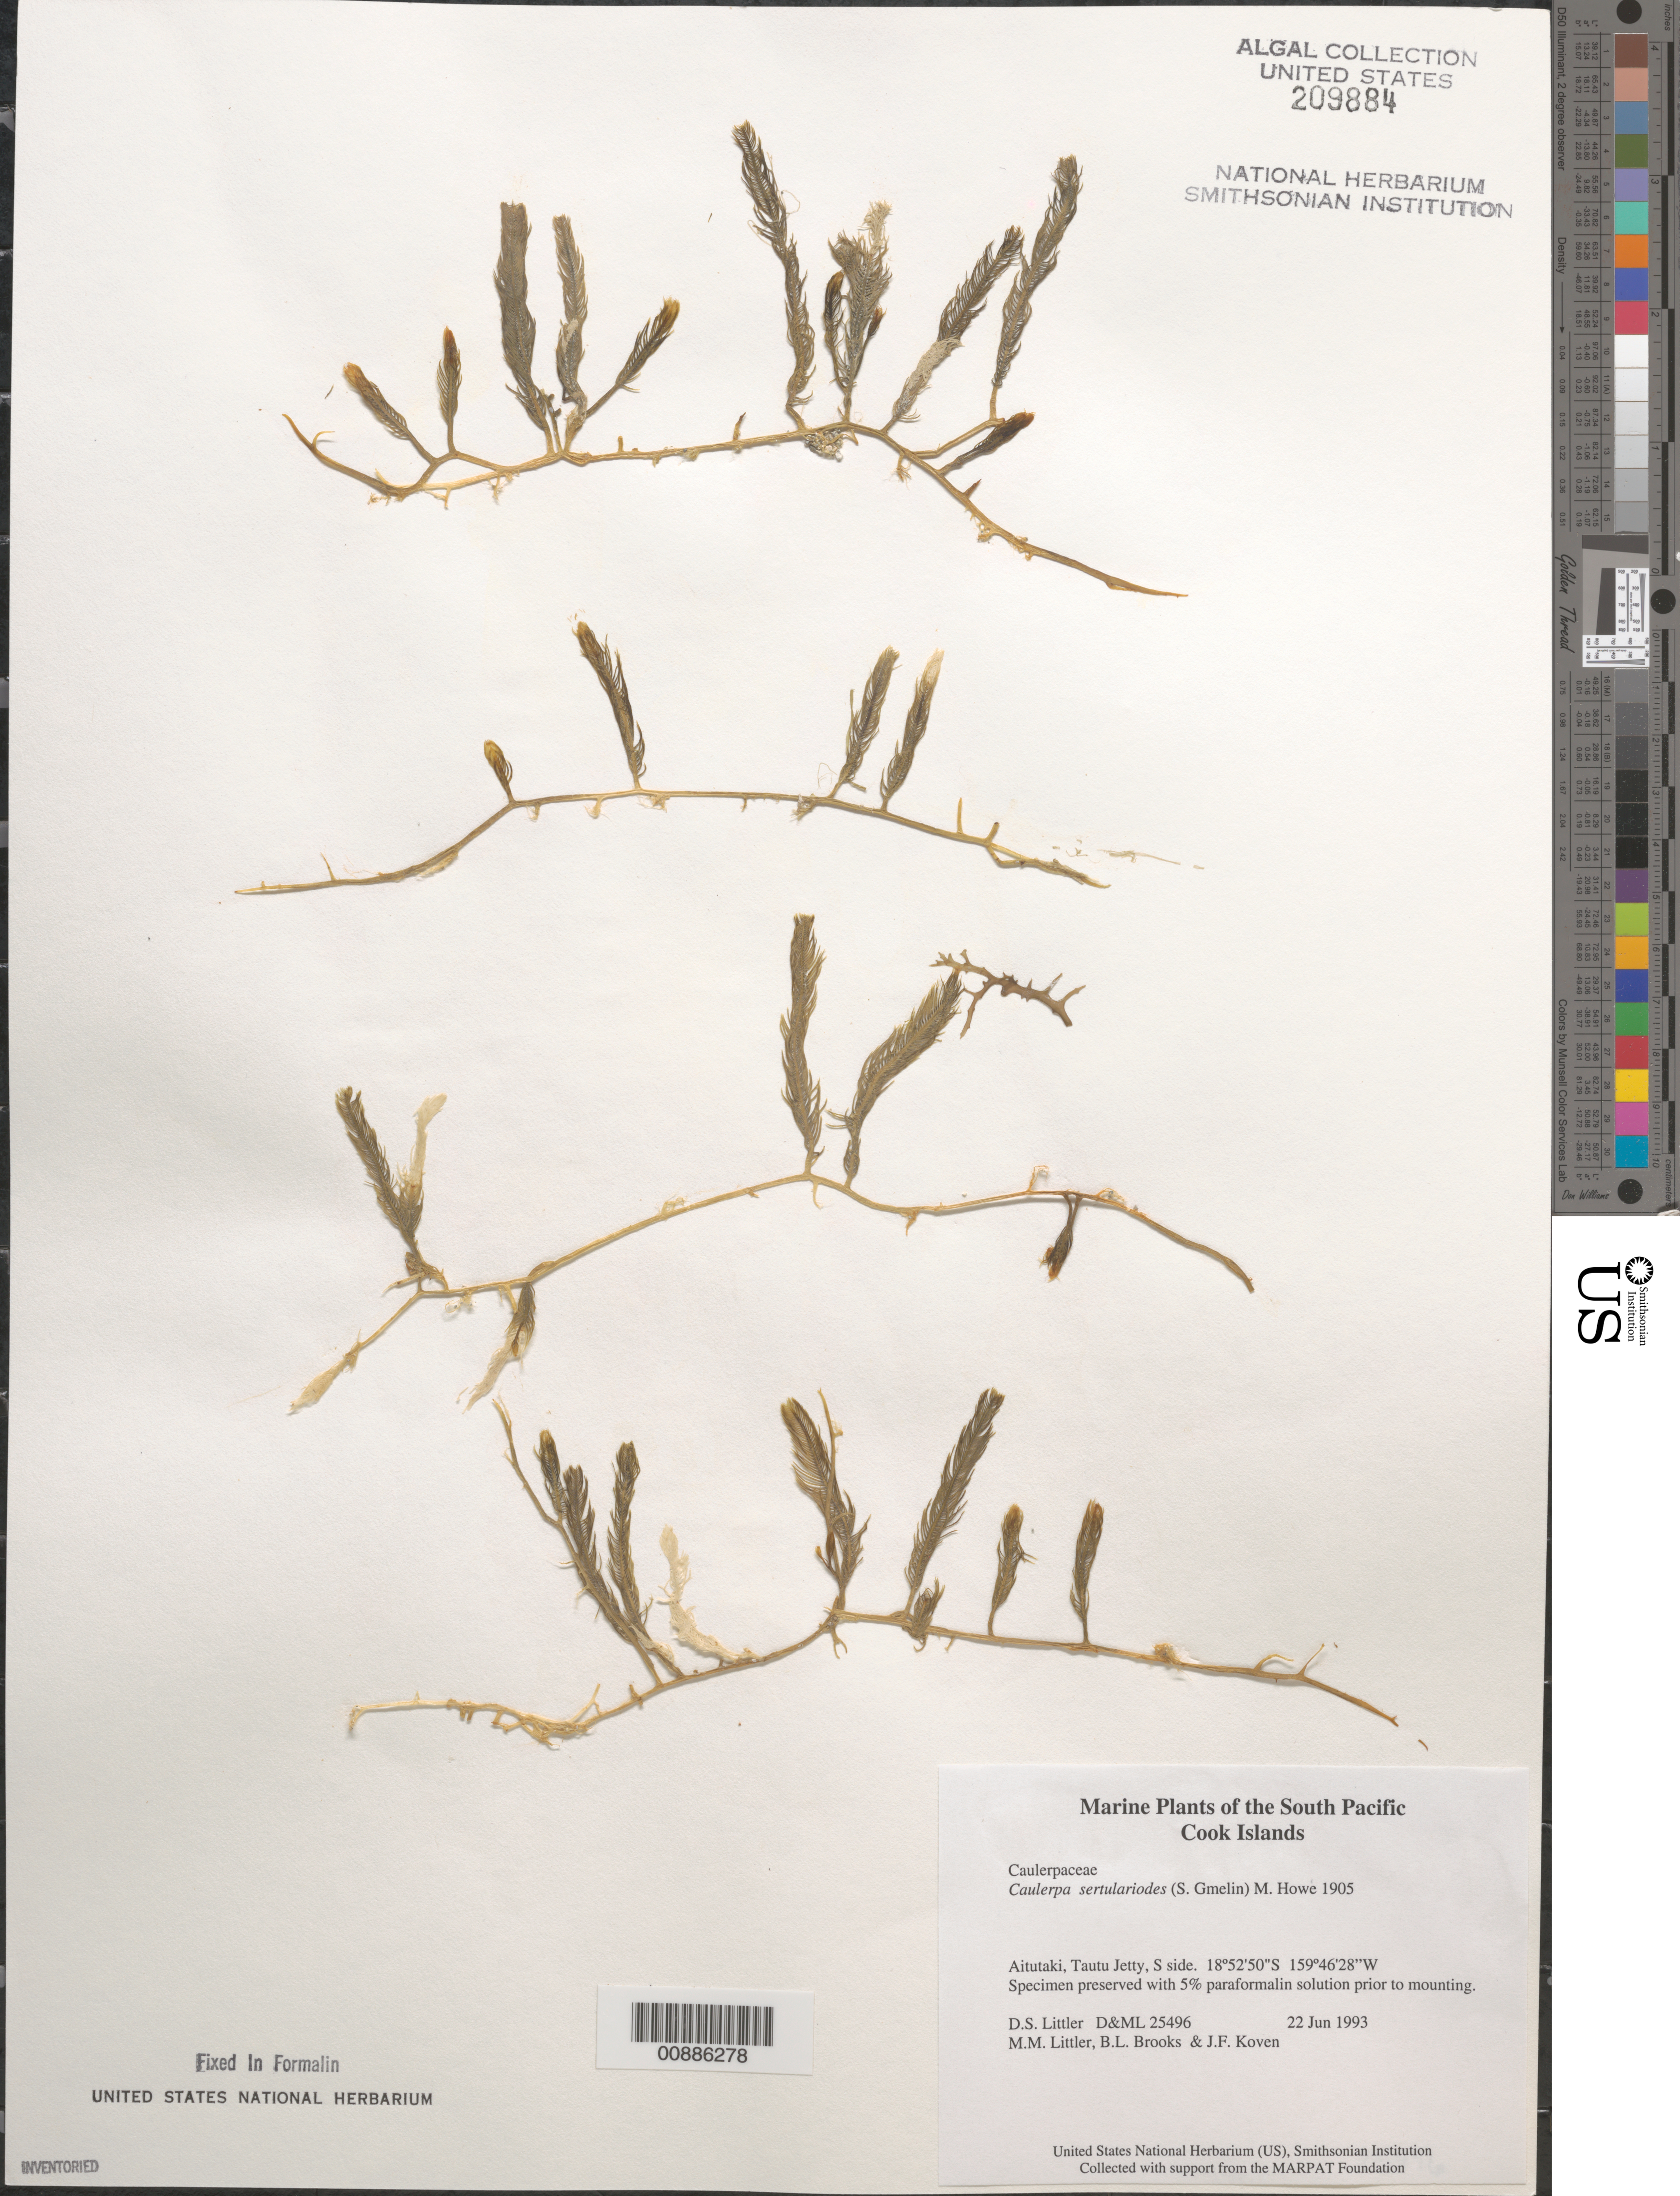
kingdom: Plantae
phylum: Chlorophyta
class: Ulvophyceae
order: Bryopsidales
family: Caulerpaceae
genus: Caulerpa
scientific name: Caulerpa sertularioides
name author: (S.G. Gmel.) M. Howe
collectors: D. S. Littler, M. M. Littler, B. Brooks & J. Koven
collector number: D&ML 25496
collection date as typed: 22 Jun 1993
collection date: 1993-06-22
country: Cook Islands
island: Aitutaki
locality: Tautu Jetty, south side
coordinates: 18 52'50"S, 159 46'28"W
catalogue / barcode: US 209884